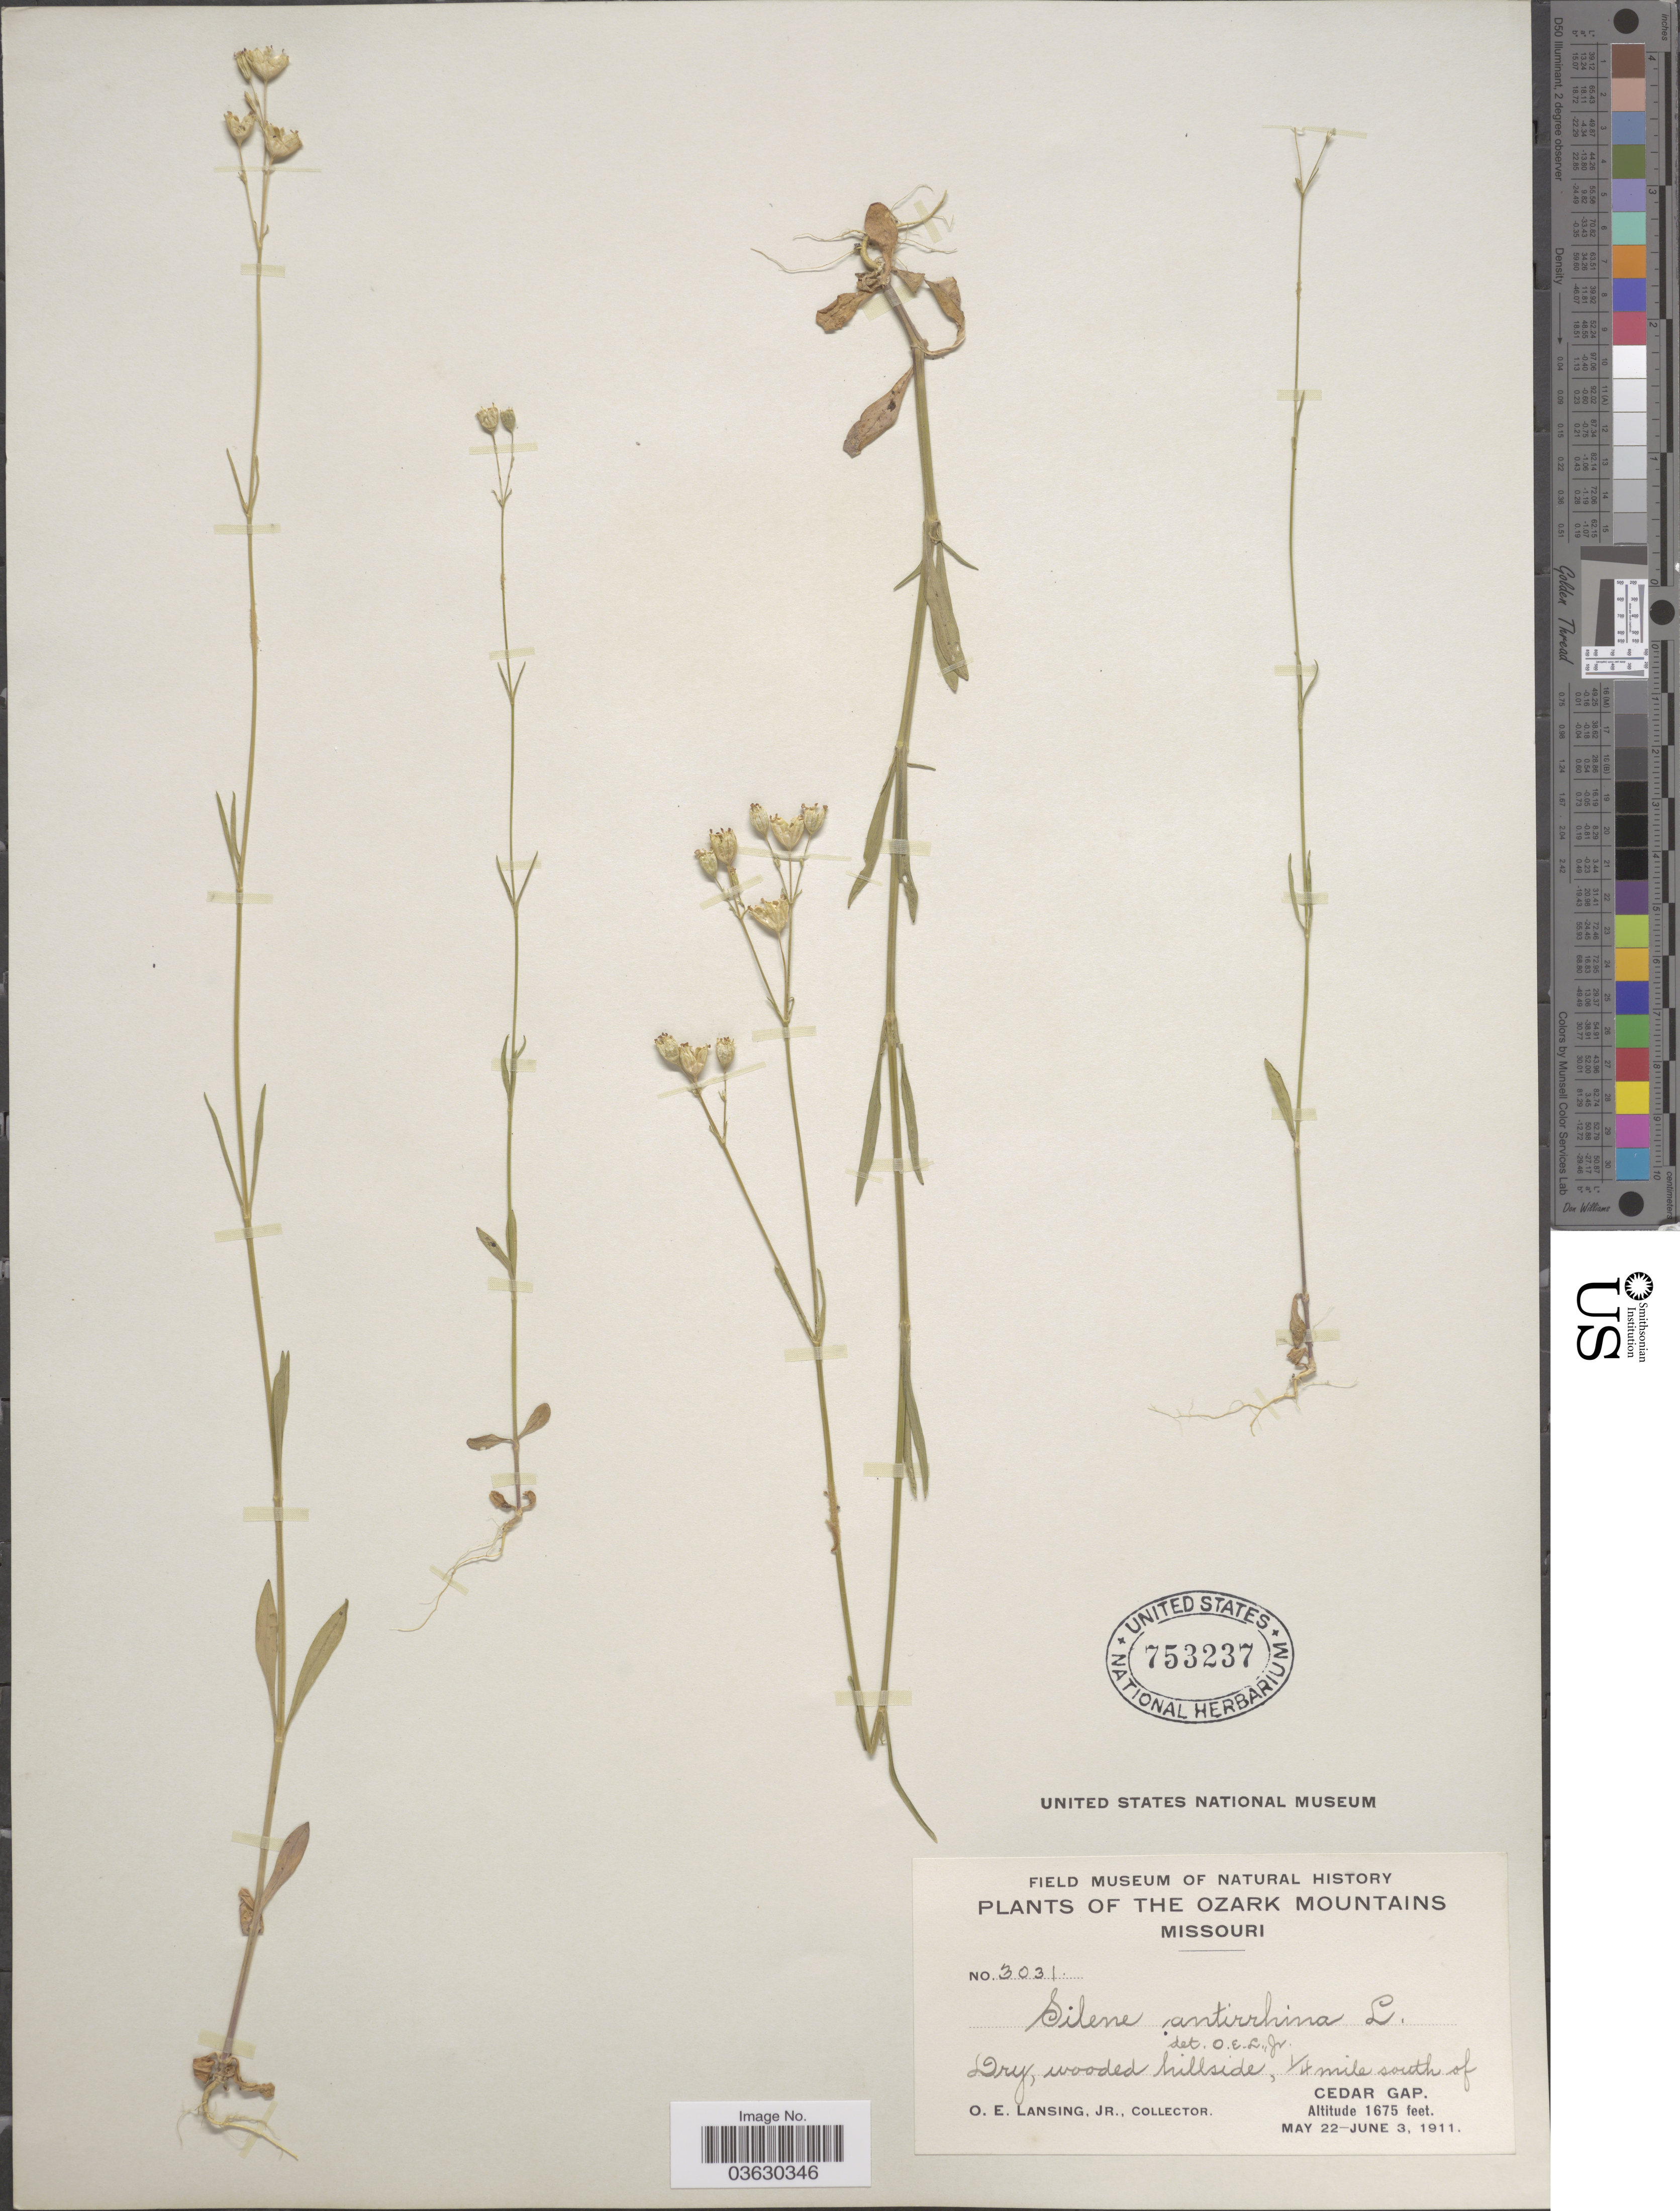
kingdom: Plantae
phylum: Tracheophyta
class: Magnoliopsida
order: Caryophyllales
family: Caryophyllaceae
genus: Silene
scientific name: Silene antirrhina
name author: L.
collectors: O. Lansing Jr.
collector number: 3031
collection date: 1911-05-22/1911-06-03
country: United States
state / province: Missouri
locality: The Ozark Mountains. Dry, wooded hillside, ¼ mile south of Cedar Gap.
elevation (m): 511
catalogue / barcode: US 753237